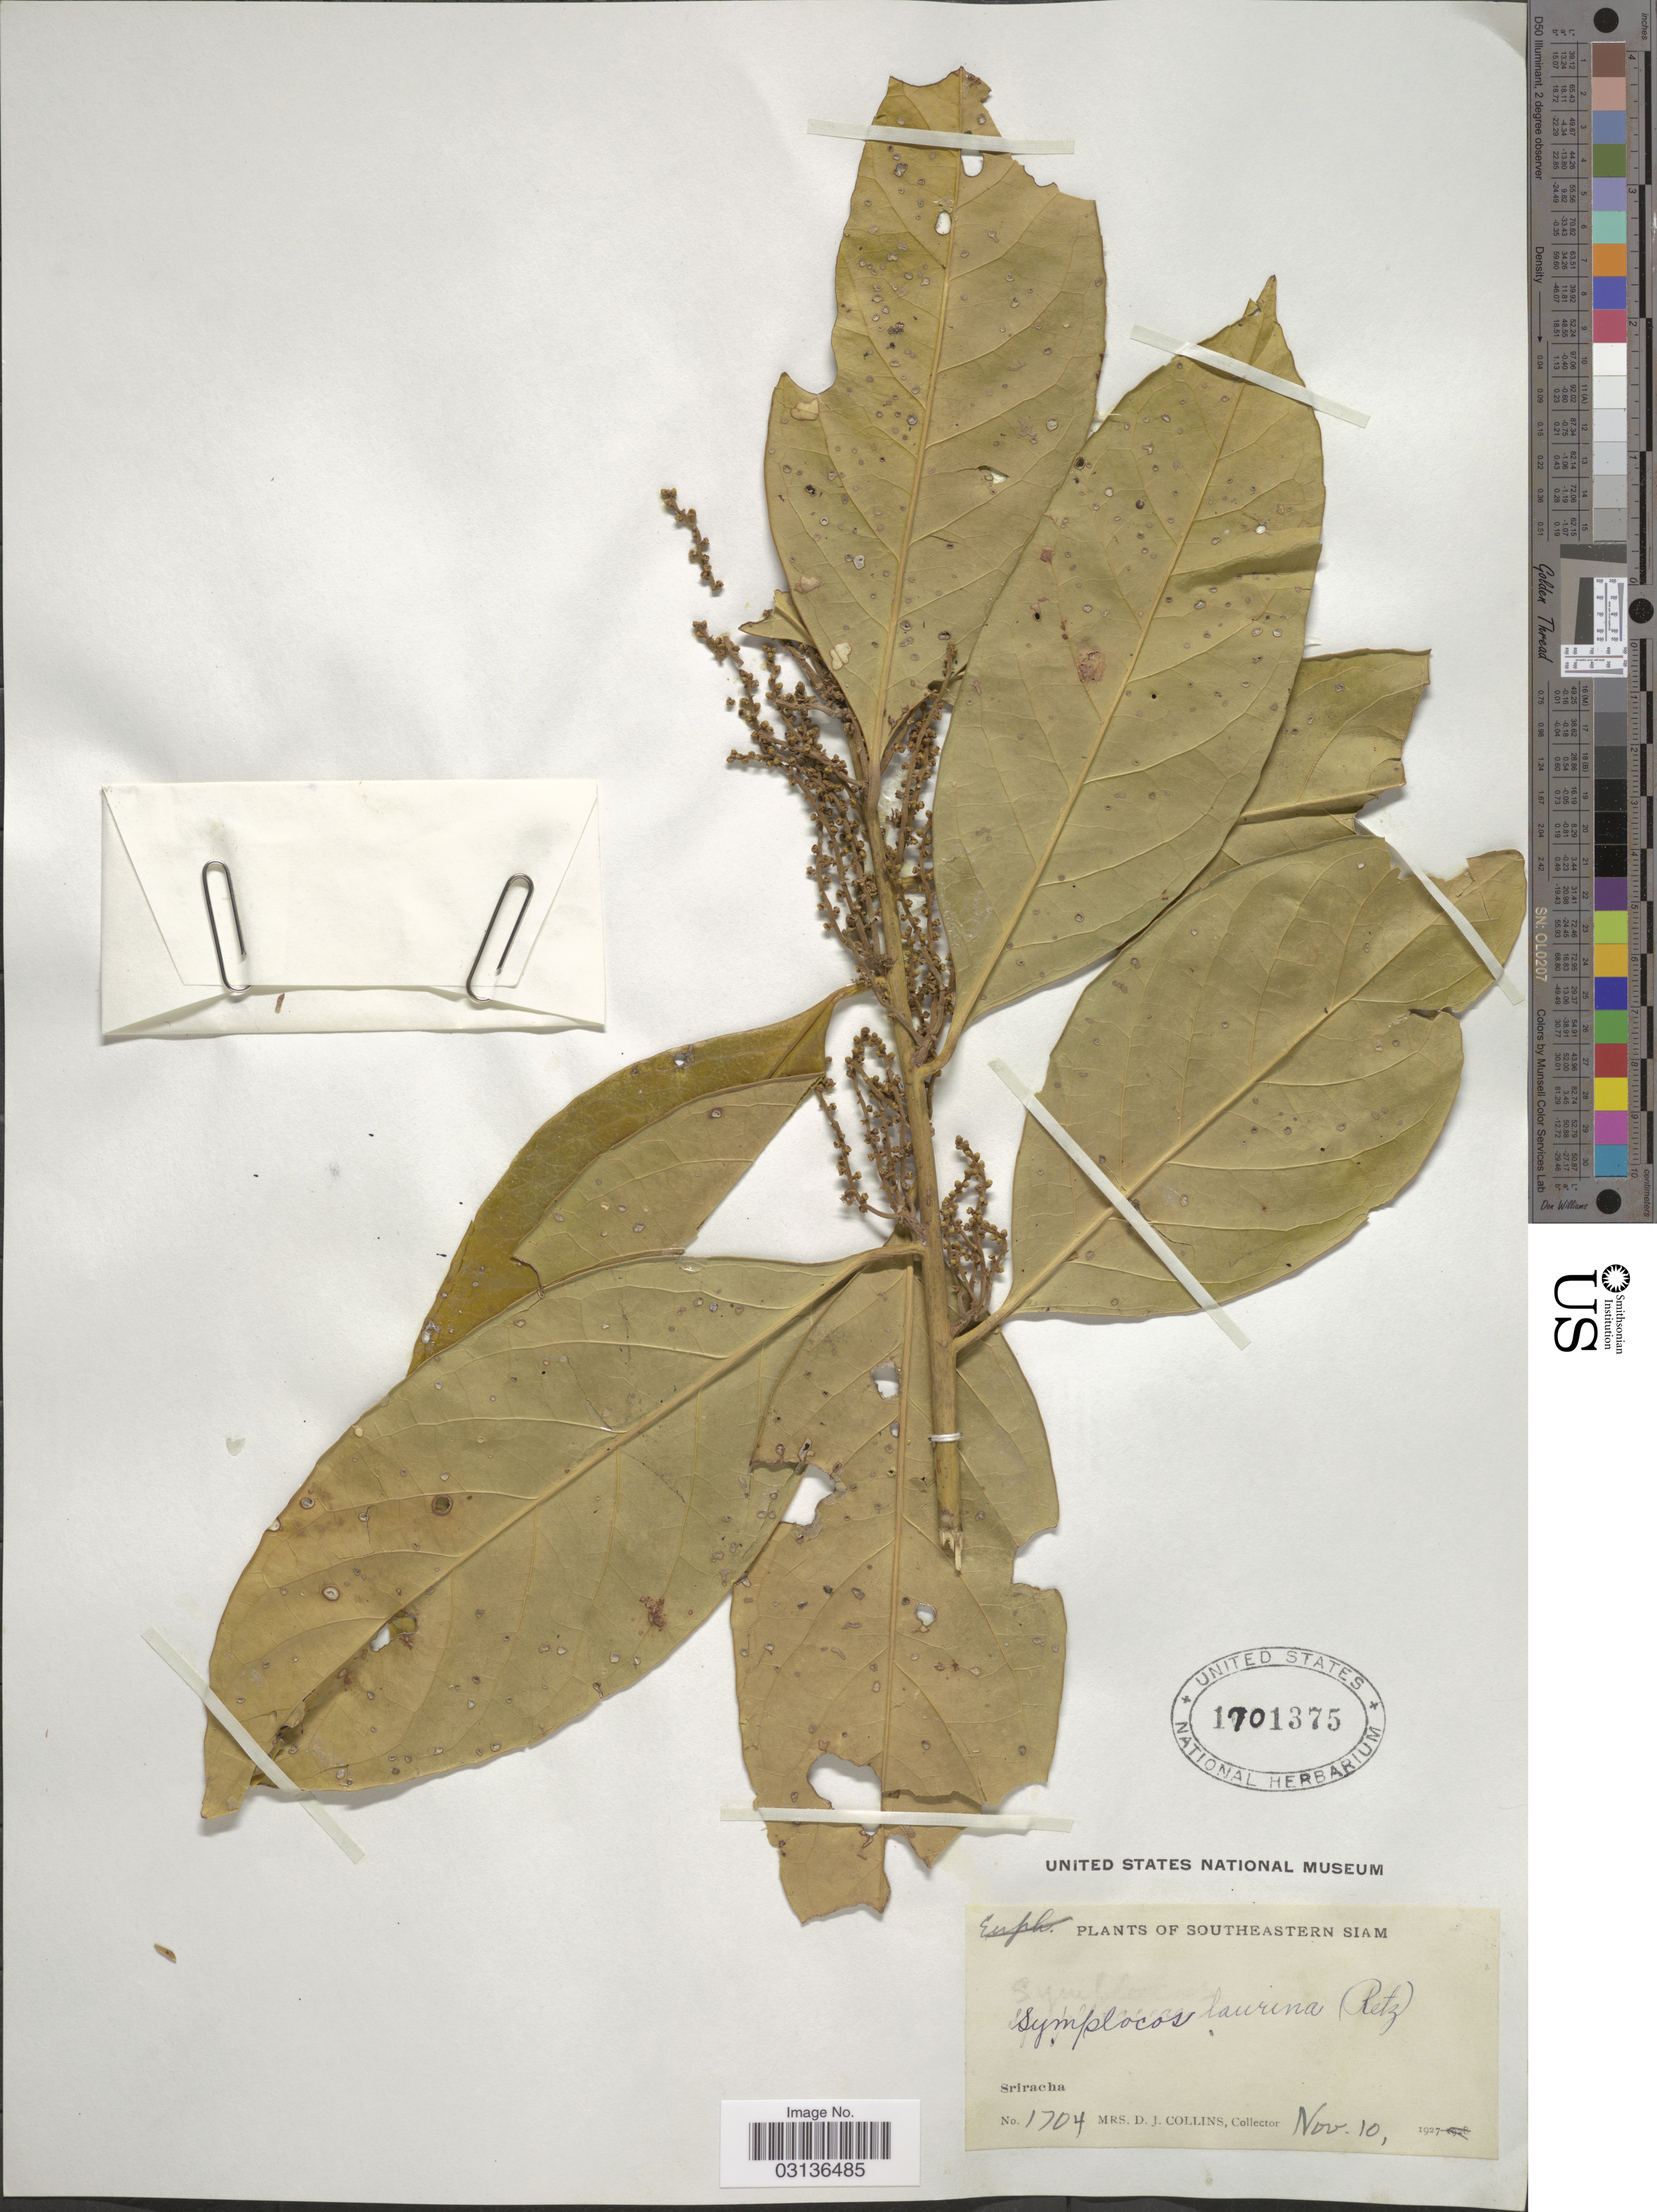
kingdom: Plantae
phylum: Tracheophyta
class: Magnoliopsida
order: Ericales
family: Symplocaceae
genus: Symplocos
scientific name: Symplocos cochinchinensis subsp. laurina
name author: (Retz.) Noot.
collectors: Mrs. D. J. Collins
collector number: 1704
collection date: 1927-11-10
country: Thailand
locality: Southeastern Siam. Sriracha.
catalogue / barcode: US 1701375